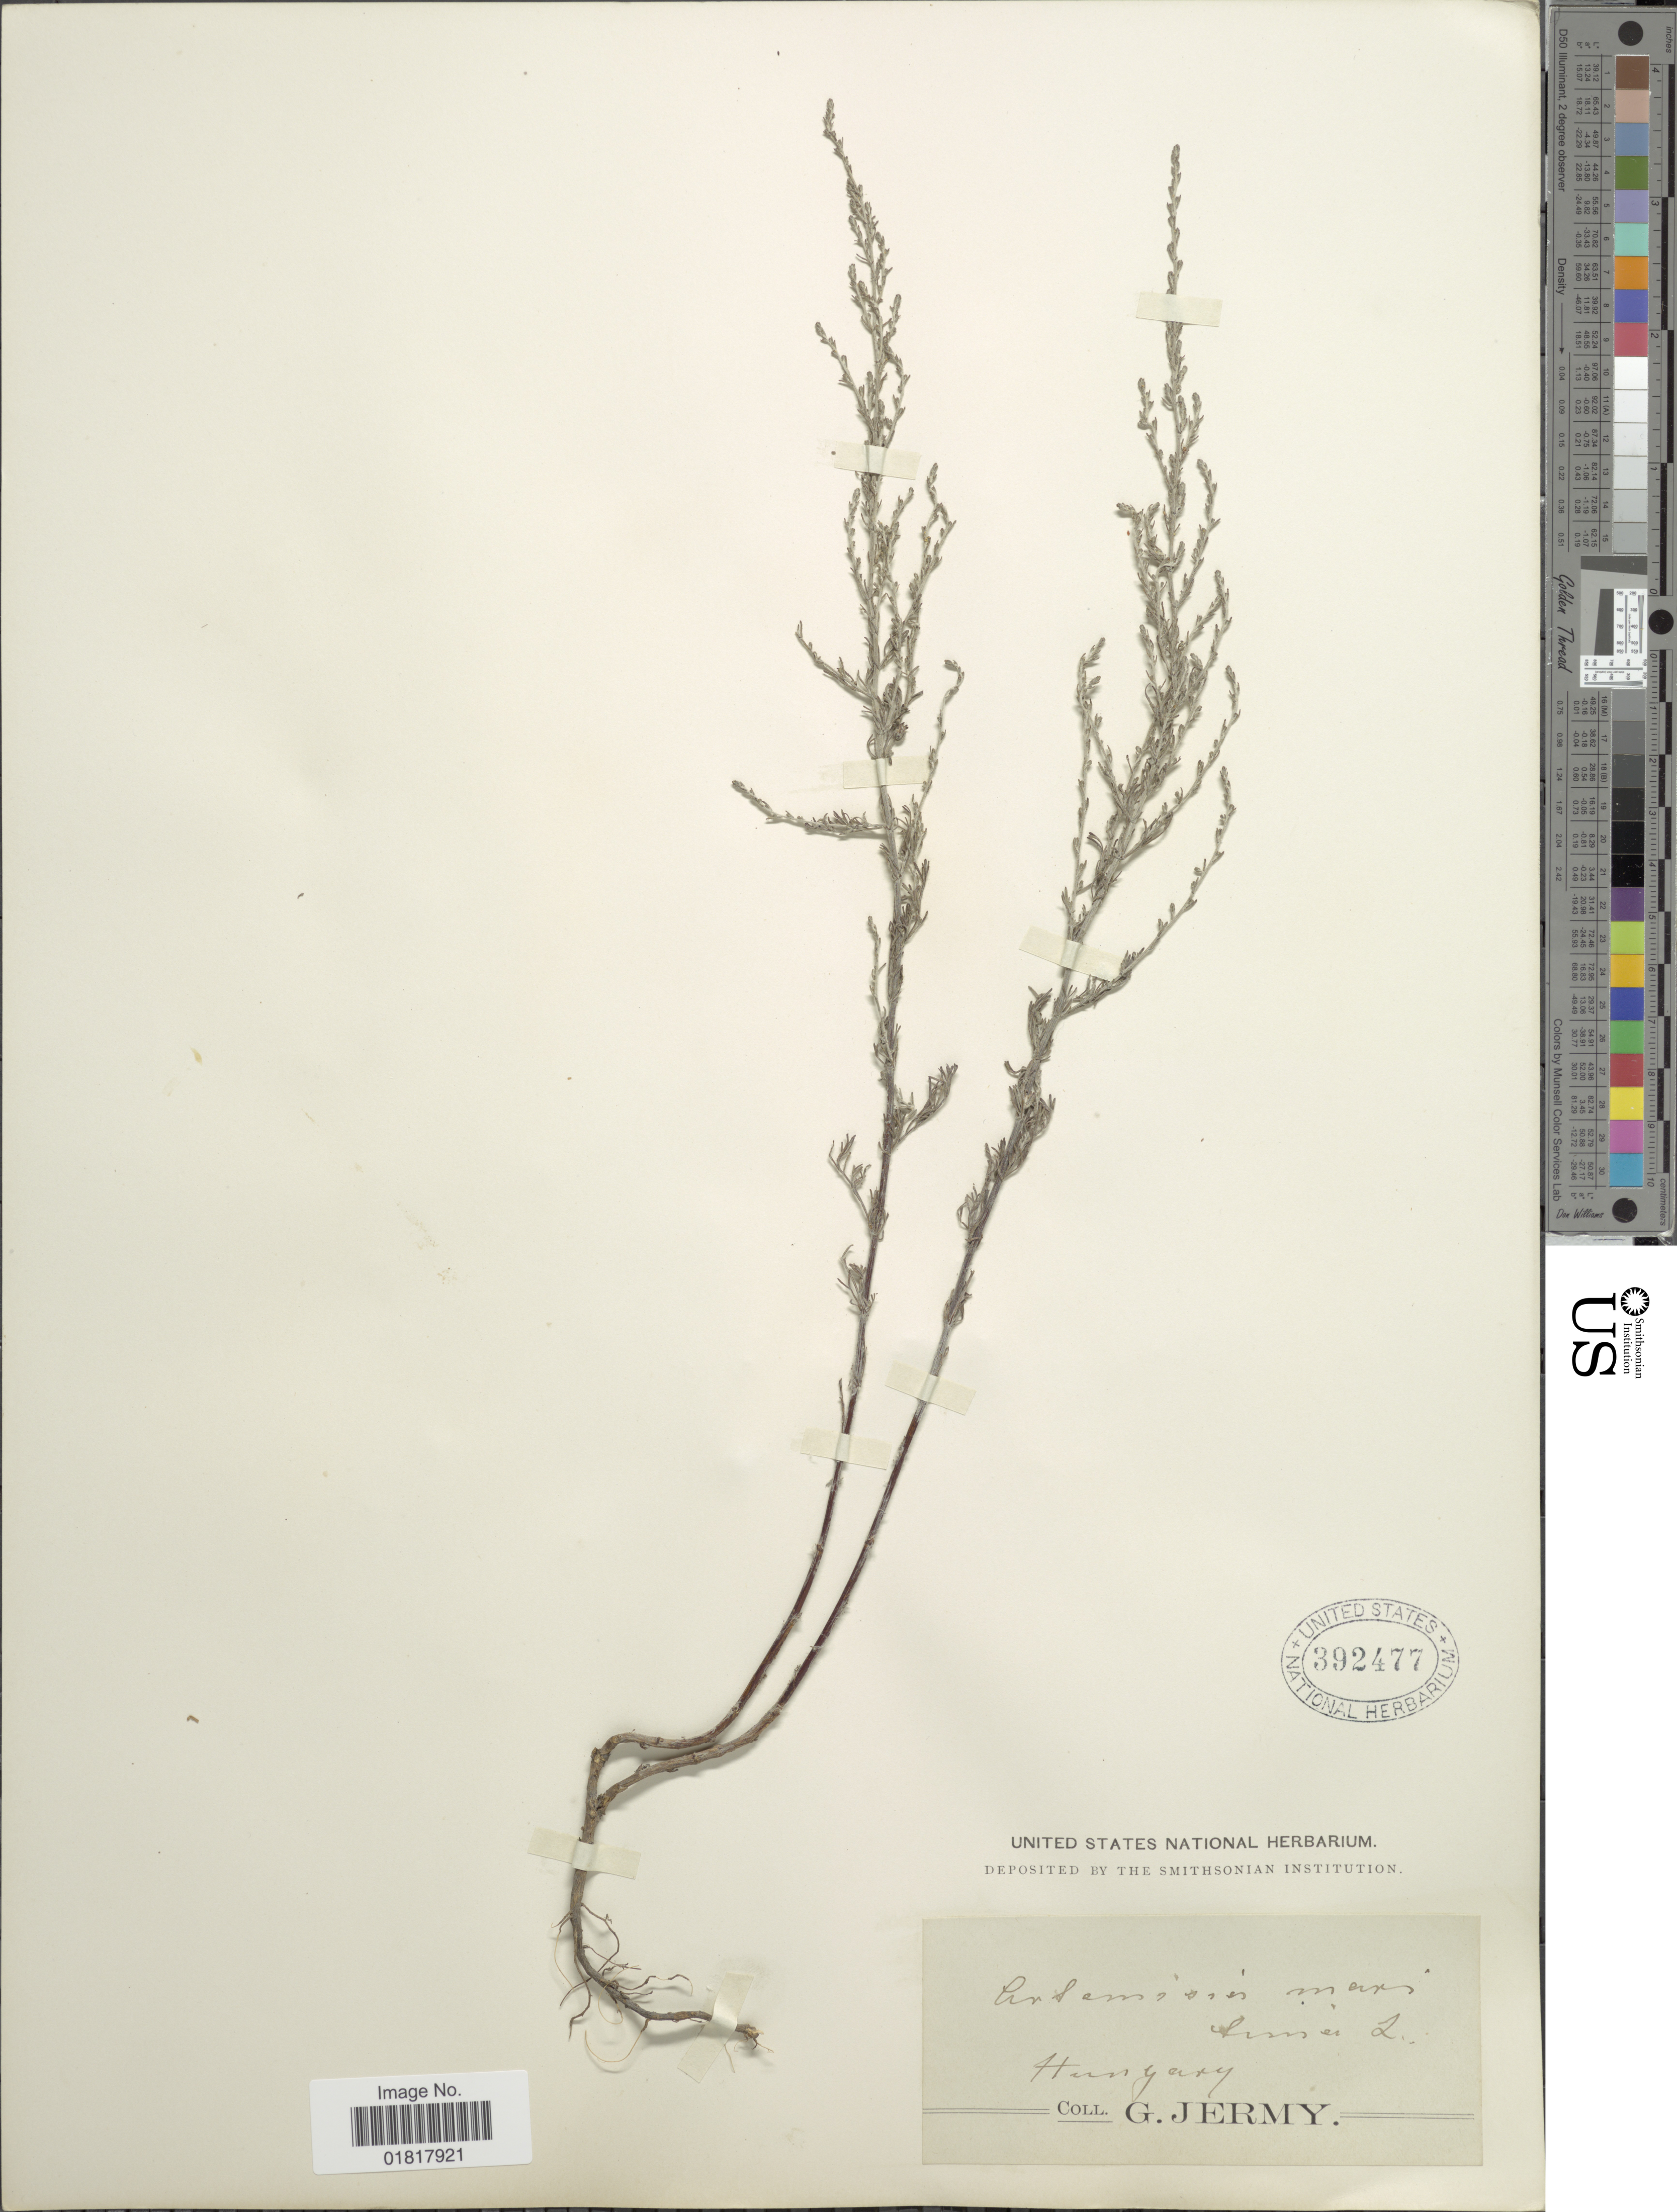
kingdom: Plantae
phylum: Tracheophyta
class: Magnoliopsida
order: Asterales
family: Asteraceae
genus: Artemisia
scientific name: Artemisia maritima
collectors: G. Jermy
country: Hungary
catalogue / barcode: US 392477